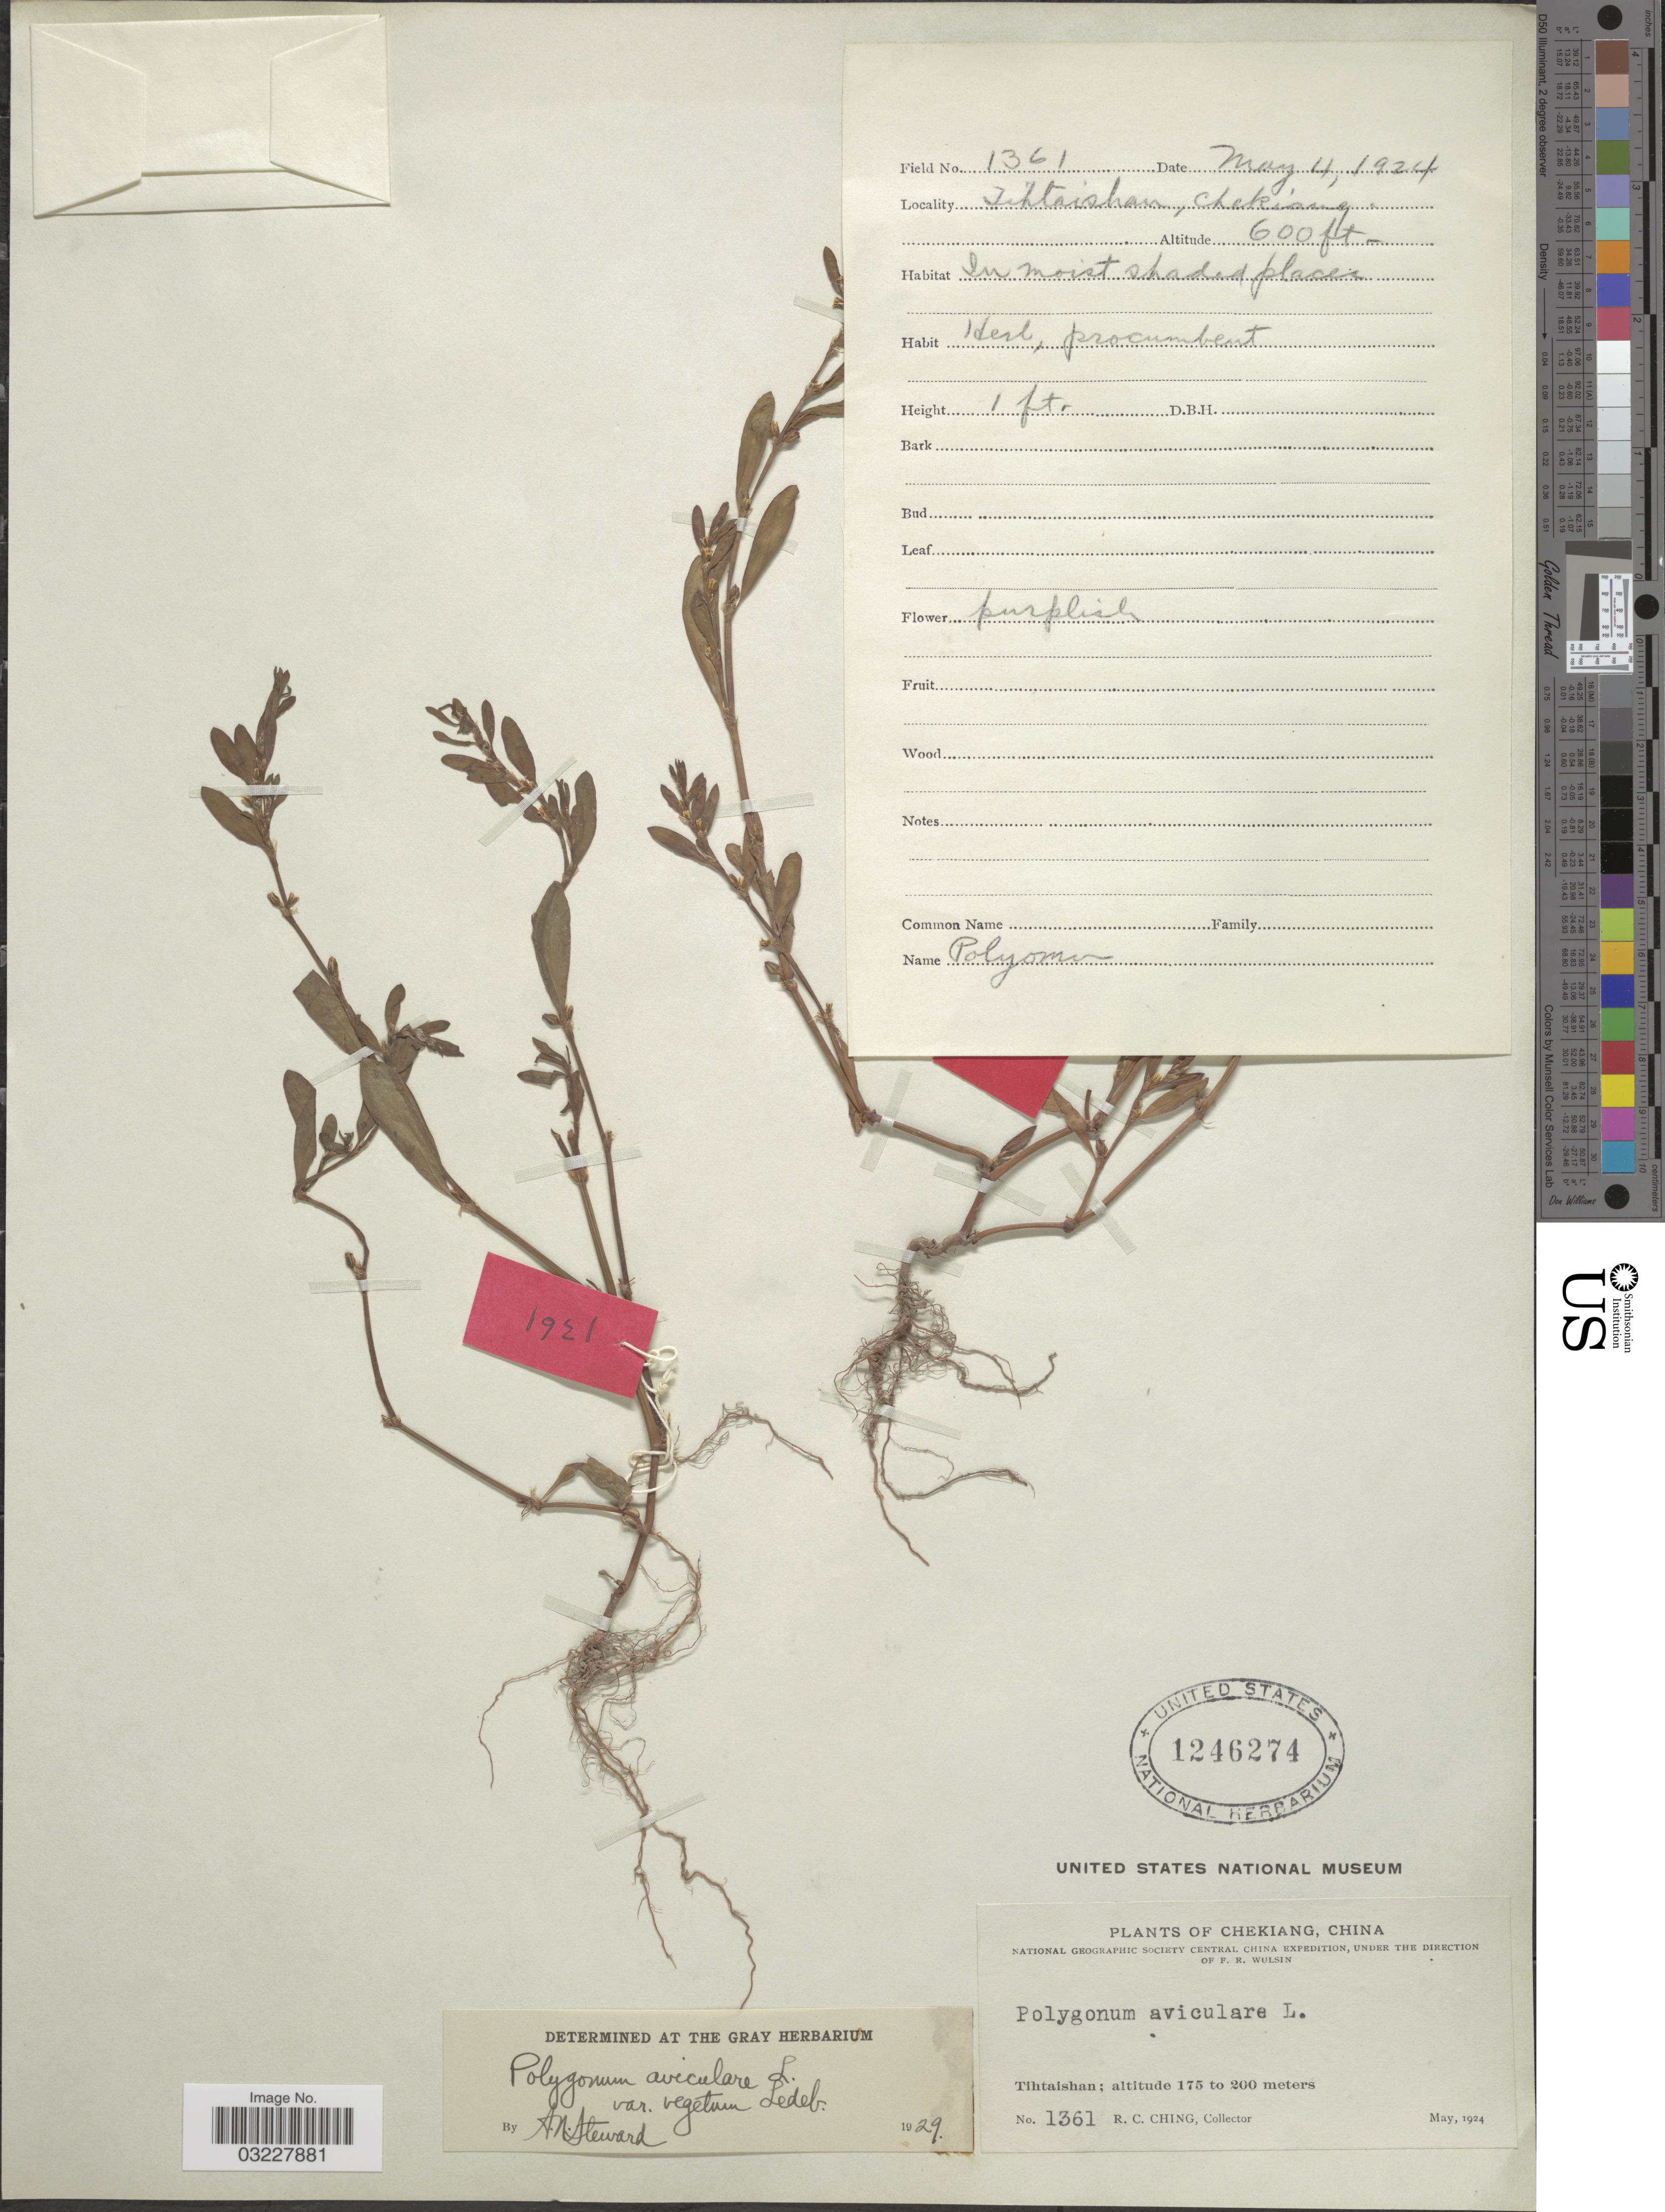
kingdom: Plantae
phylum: Tracheophyta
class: Magnoliopsida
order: Caryophyllales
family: Polygonaceae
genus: Polygonum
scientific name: Polygonum aviculare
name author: L.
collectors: R. C. Ching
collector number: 1361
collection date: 1924-05-04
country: China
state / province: Zhejiang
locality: Chekiang. Tihtaishan.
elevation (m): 183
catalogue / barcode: US 1246274